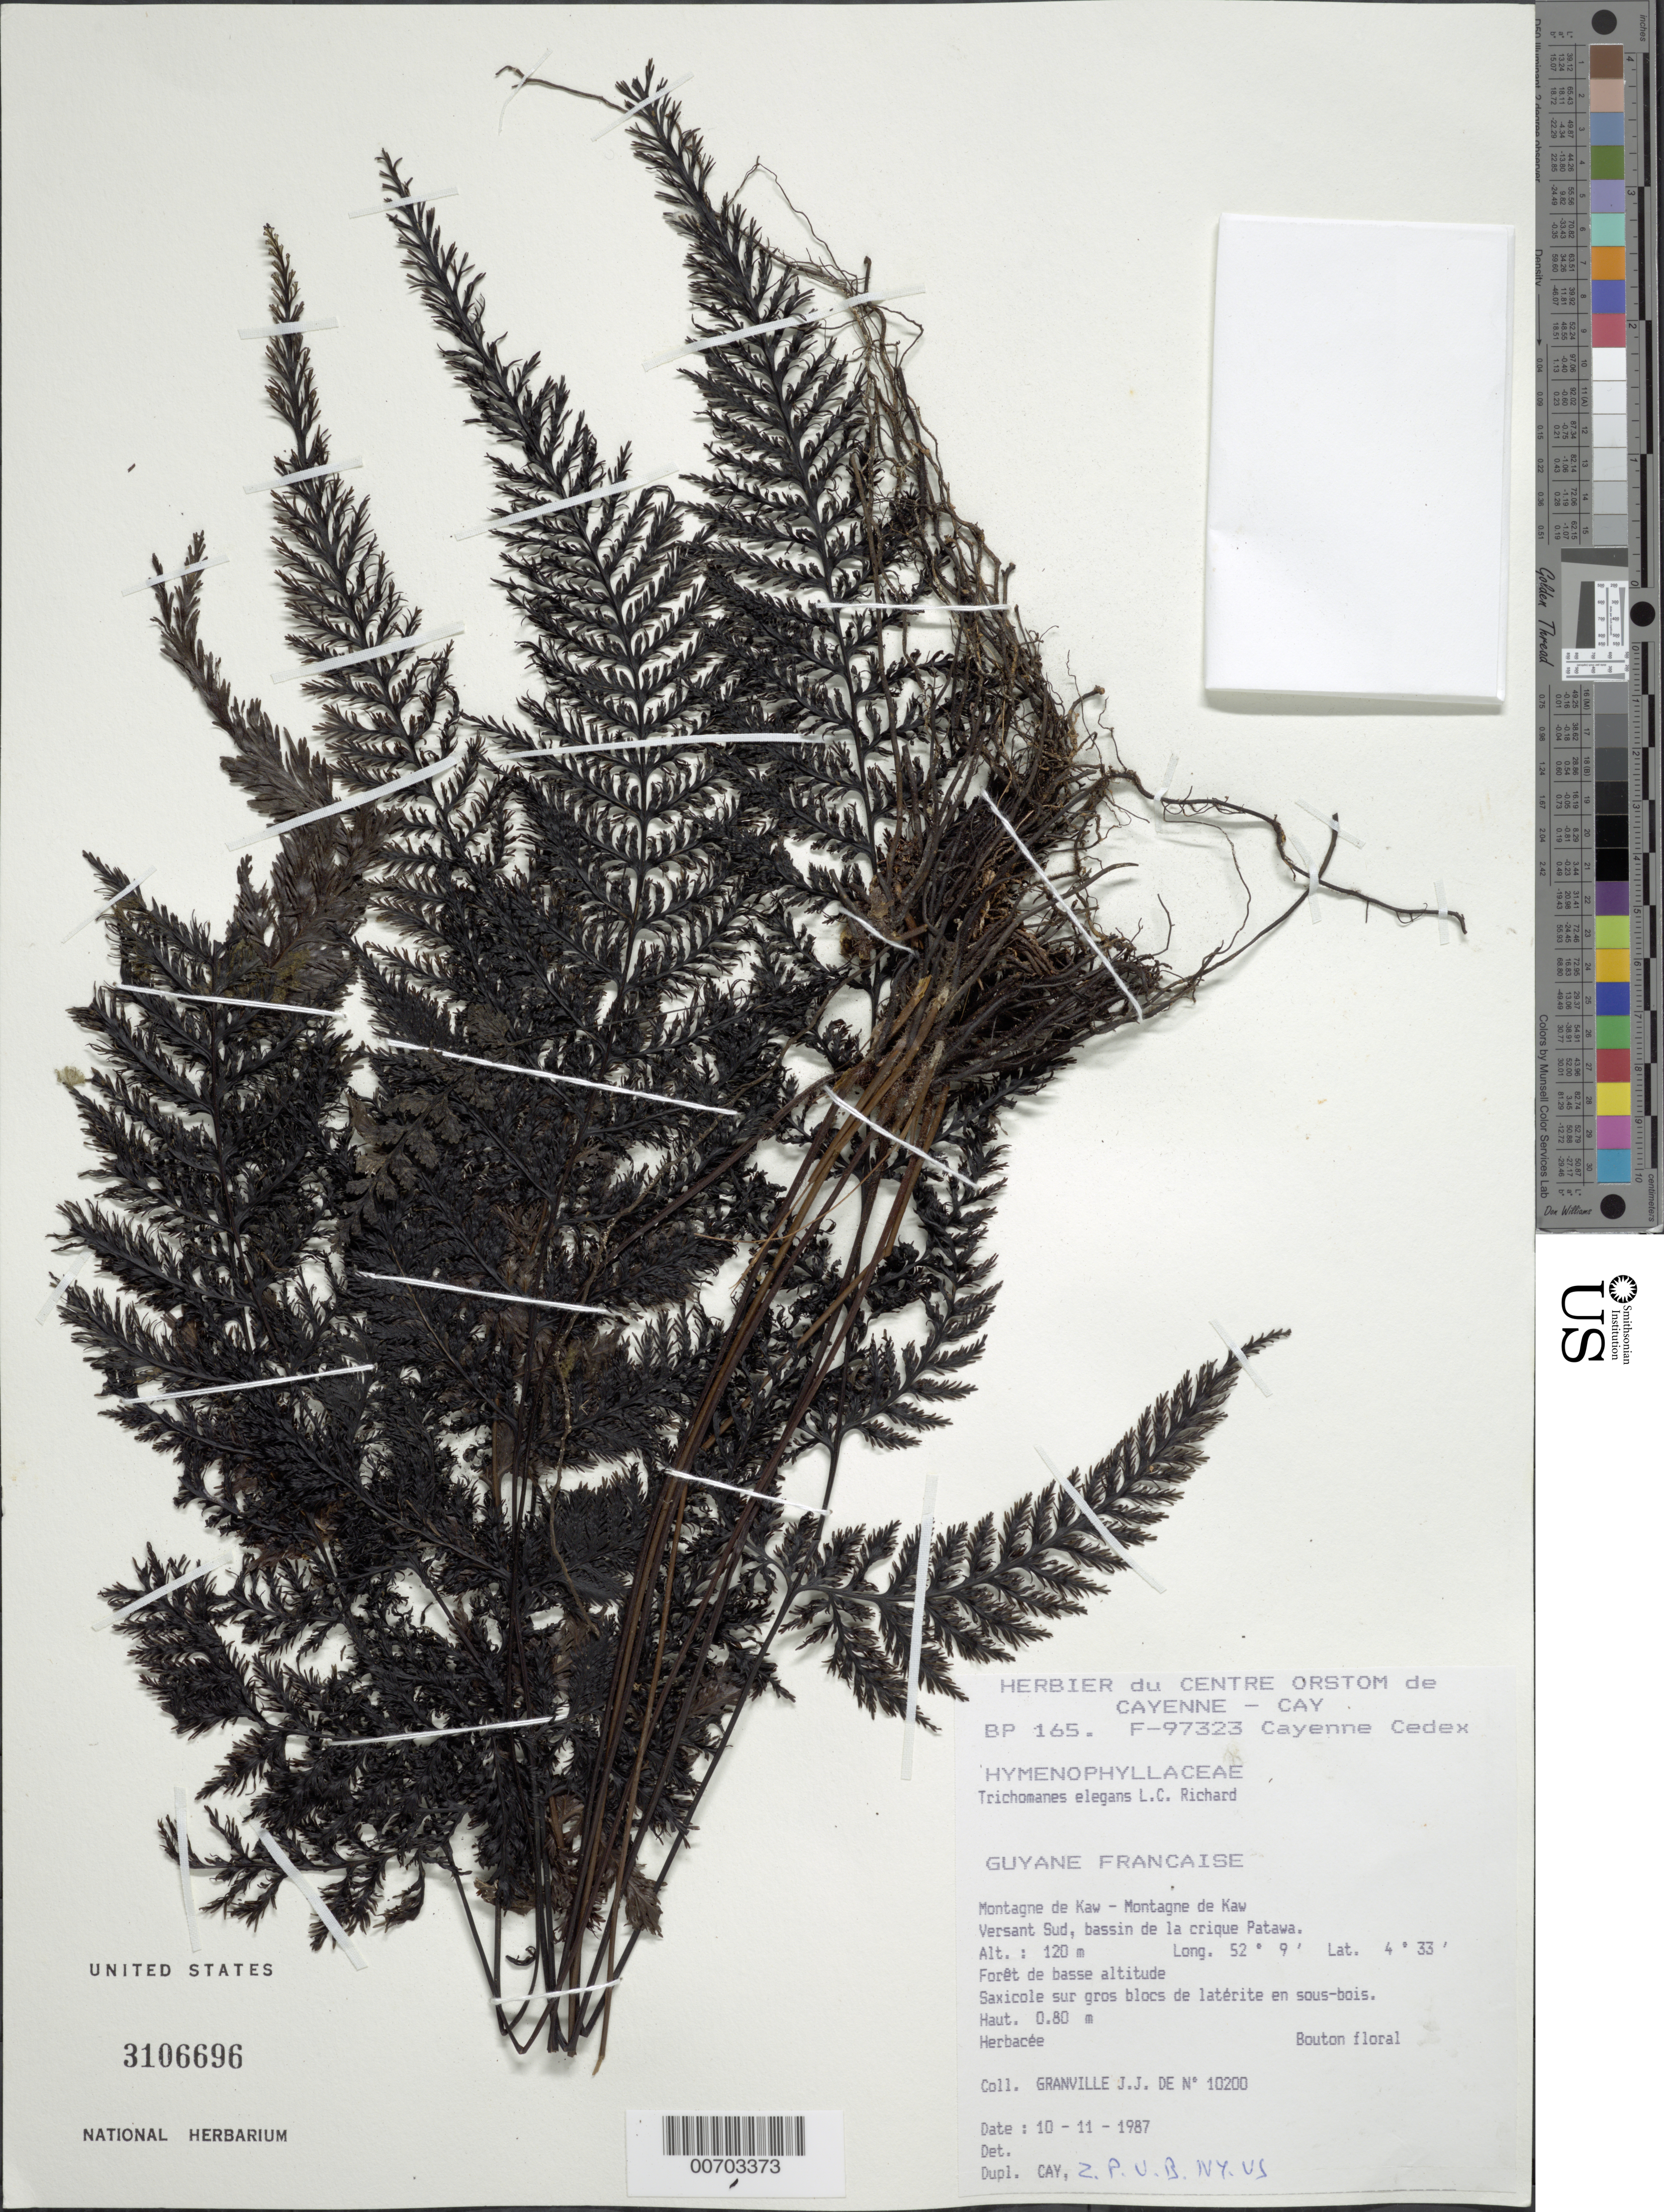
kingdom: Plantae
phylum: Tracheophyta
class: Polypodiopsida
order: Hymenophyllales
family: Hymenophyllaceae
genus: Trichomanes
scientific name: Trichomanes elegans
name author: Rich.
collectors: J.-J. de Granville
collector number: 10200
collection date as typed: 10-Nov-87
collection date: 1987-11-10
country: French Guiana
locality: Montagne de Kaw, versant Sud, Bassin de la crique Patawa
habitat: Low forest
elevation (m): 120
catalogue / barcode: US 3106696